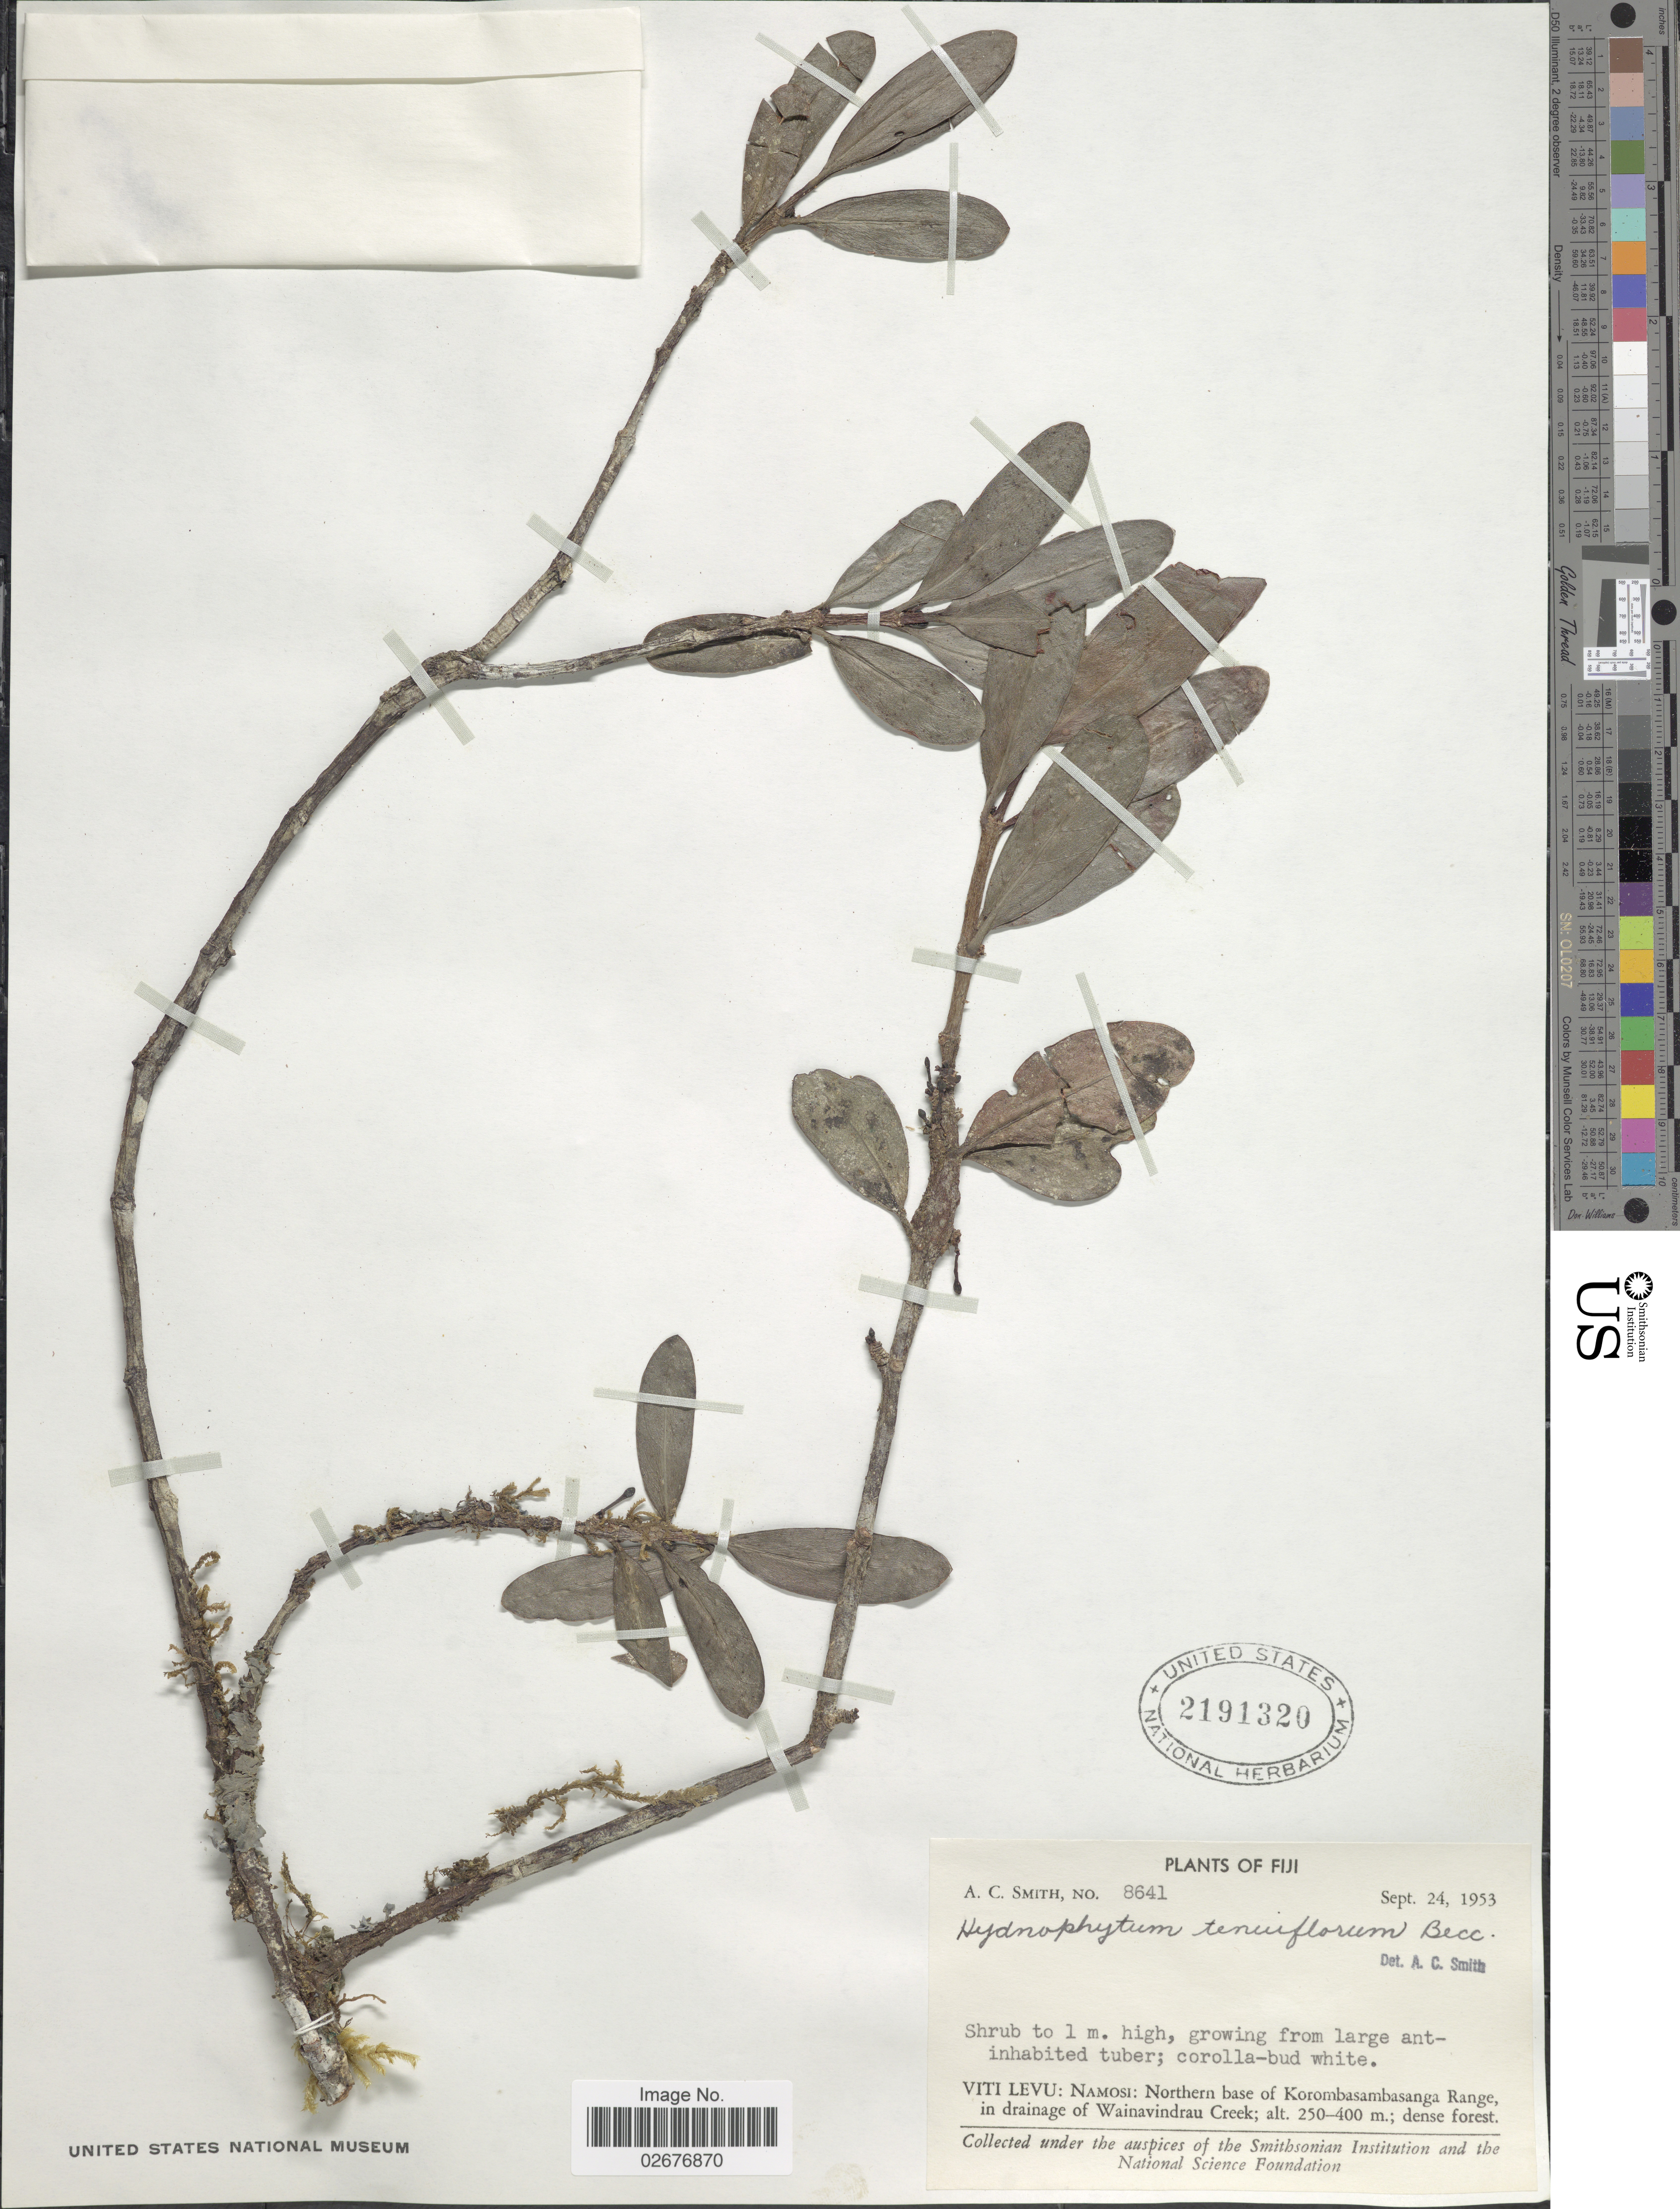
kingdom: Plantae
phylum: Tracheophyta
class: Magnoliopsida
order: Gentianales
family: Rubiaceae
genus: Hydnophytum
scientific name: Hydnophytum tenuiflorum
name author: Becc.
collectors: A. C. Smith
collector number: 8641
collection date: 1953-09-24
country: Fiji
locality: Viti Levu; Namosi: Northern base of Korombasambasanga Range, in drainage of Wainavindrau Creek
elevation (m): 250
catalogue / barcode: US 2191320